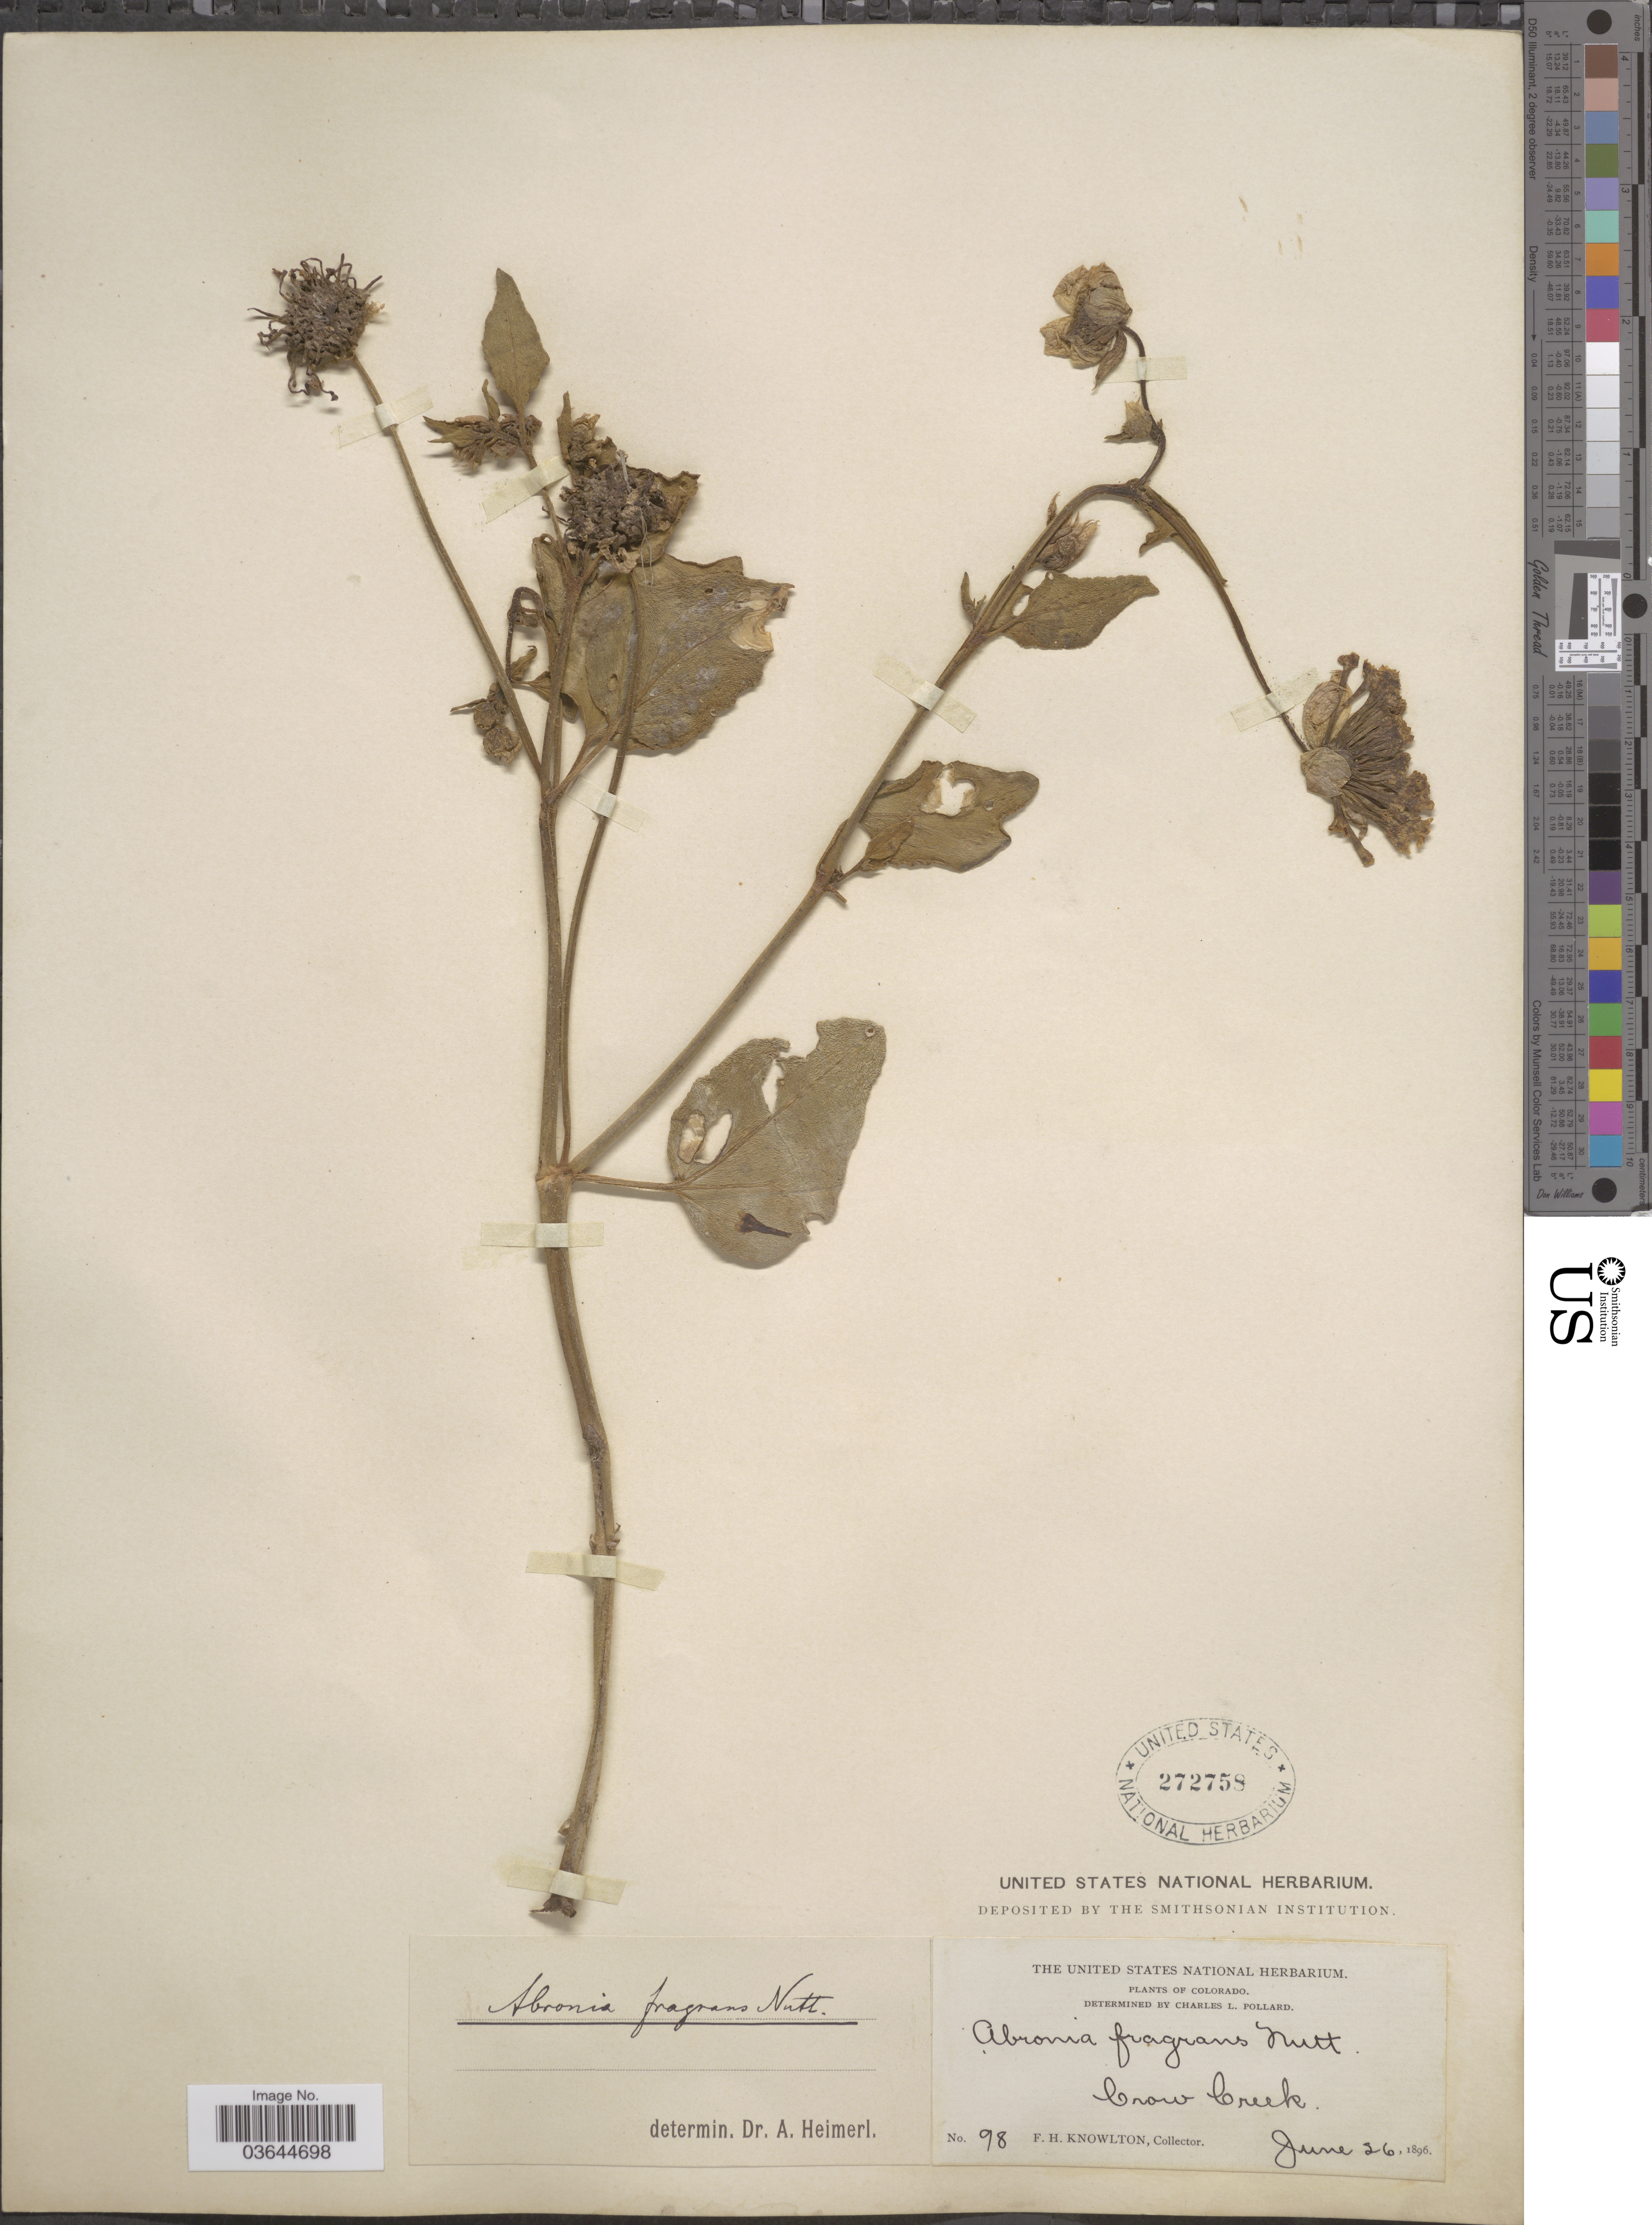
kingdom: Plantae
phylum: Tracheophyta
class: Magnoliopsida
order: Caryophyllales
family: Nyctaginaceae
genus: Abronia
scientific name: Abronia fragrans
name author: Nutt. ex Hook.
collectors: F. H. Knowlton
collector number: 98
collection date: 1896-06-26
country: United States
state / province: Colorado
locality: Crow Creek.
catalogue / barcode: US 272758